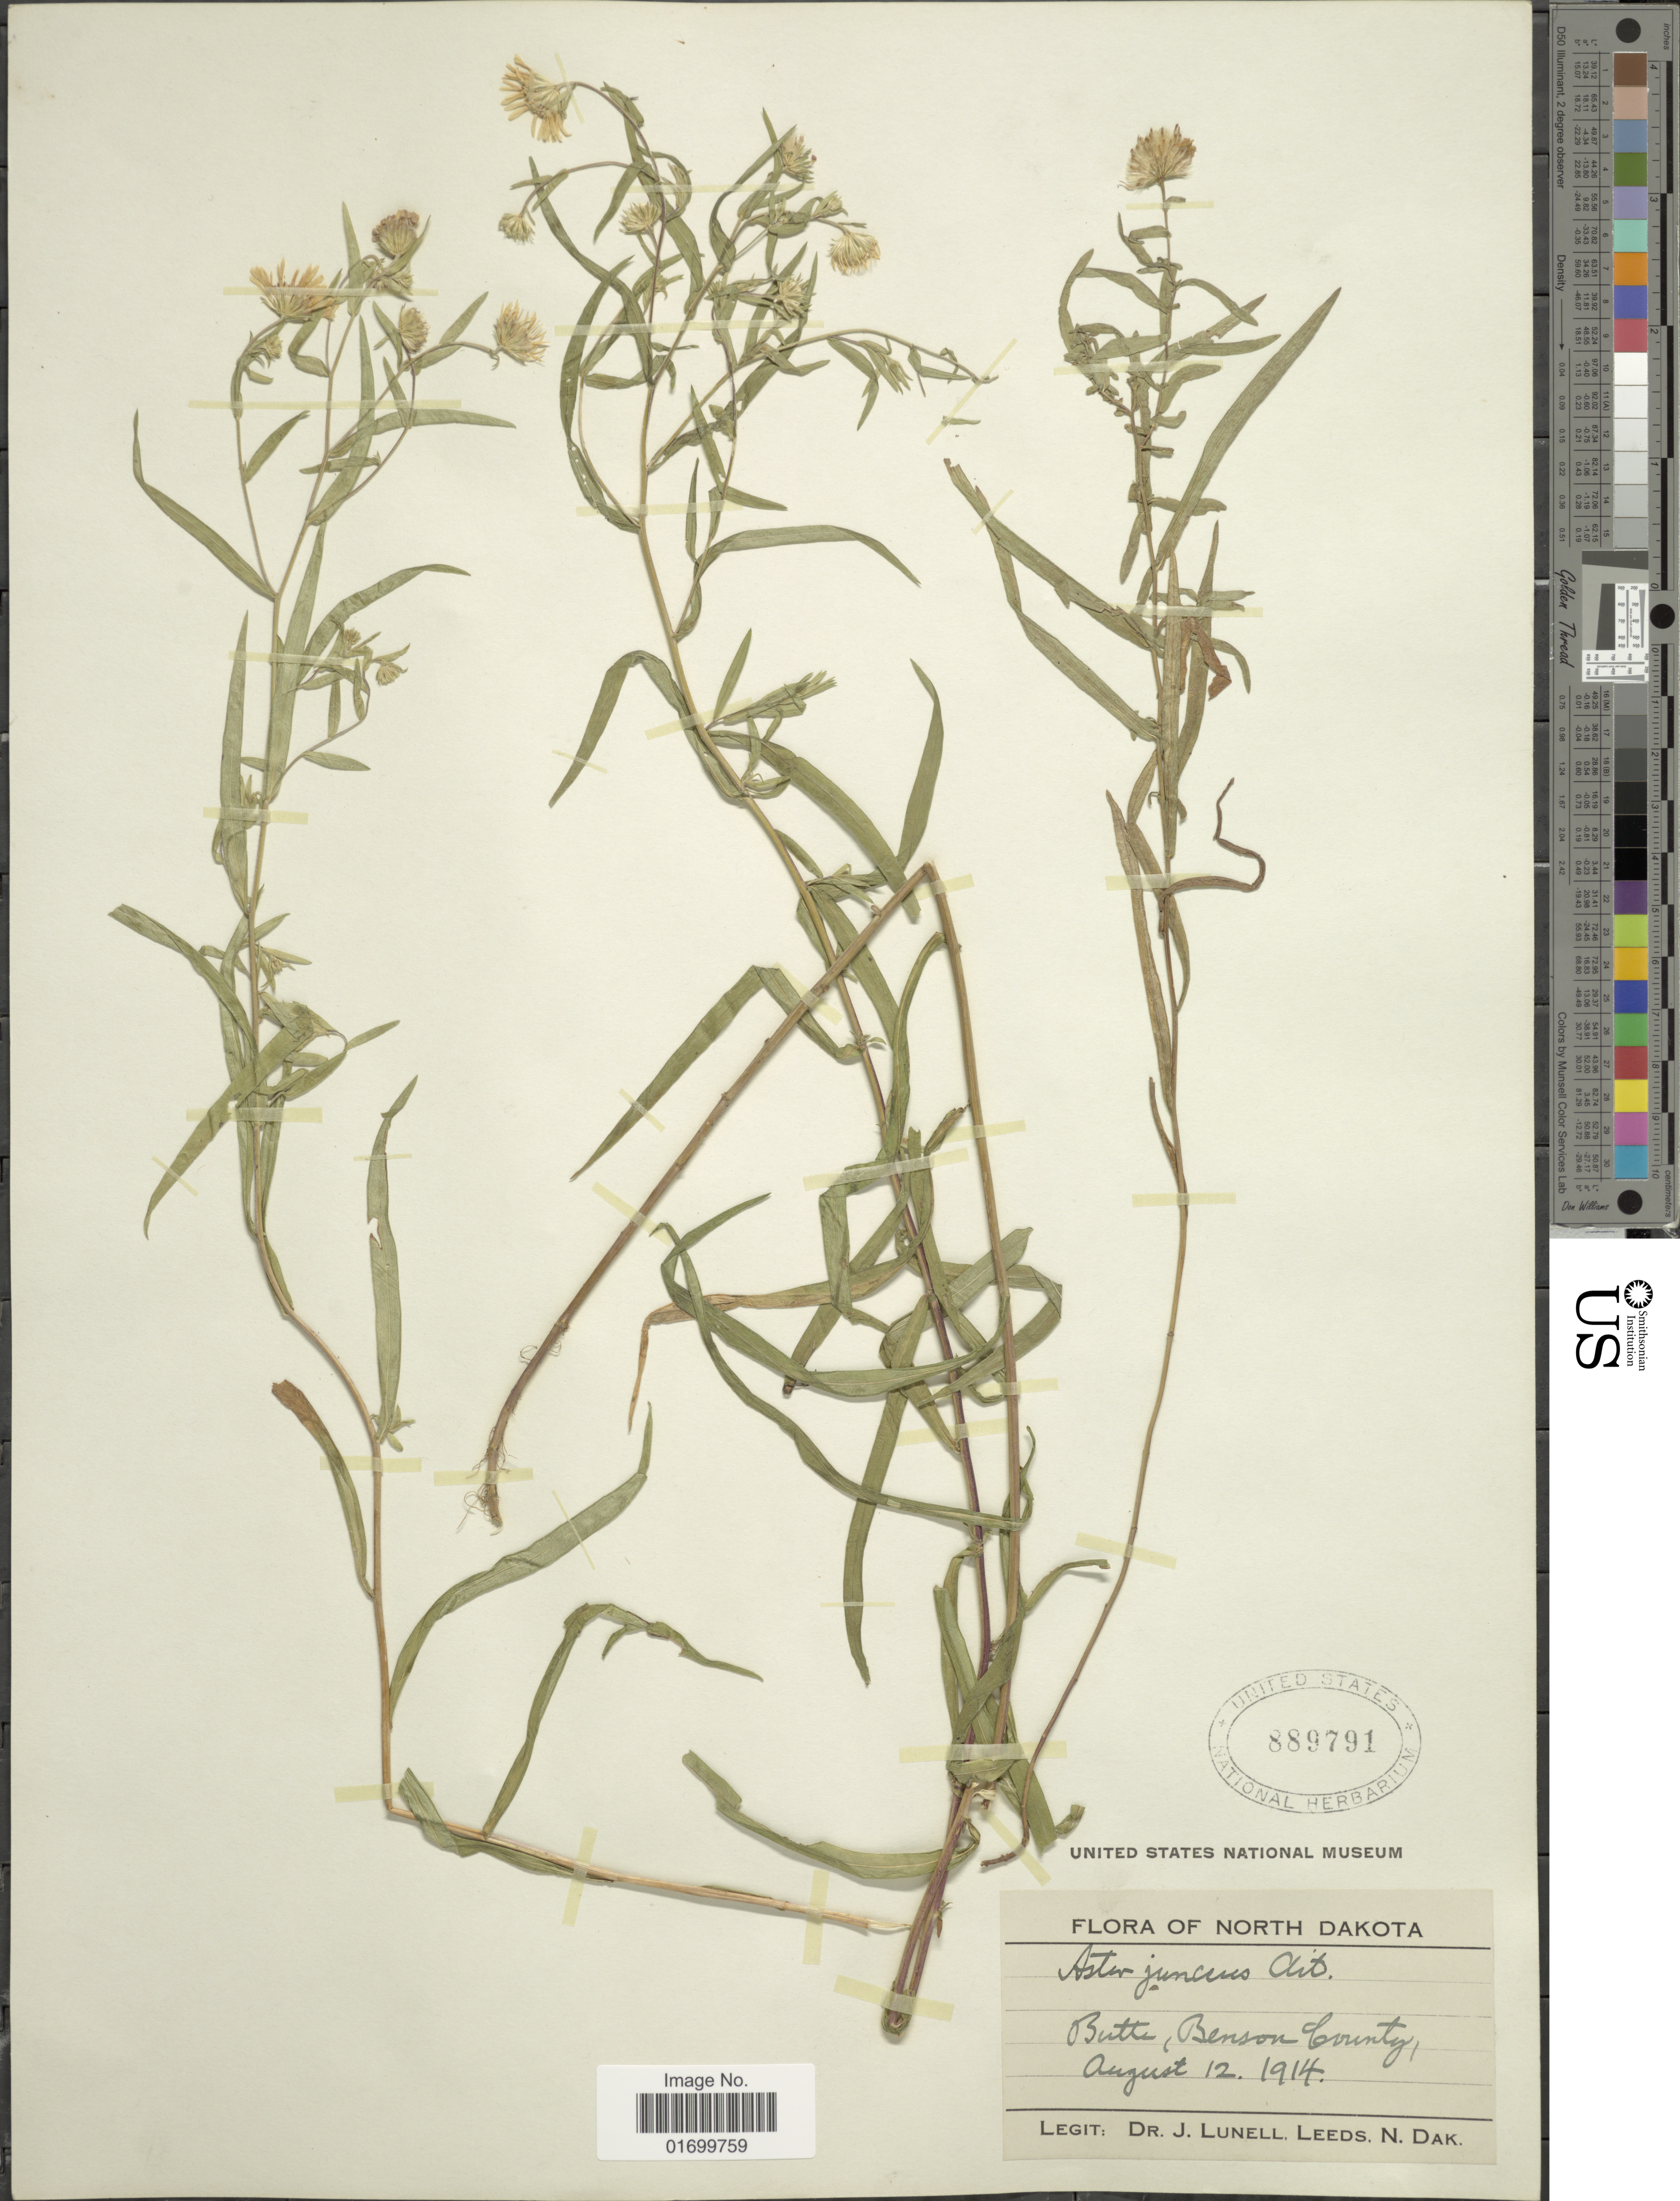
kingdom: Plantae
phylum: Tracheophyta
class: Magnoliopsida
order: Asterales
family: Asteraceae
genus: Symphyotrichum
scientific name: Symphyotrichum boreale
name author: (Torr. & A. Gray) Á. Löve & D. Löve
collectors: J. Lunell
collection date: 1914-08-12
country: United States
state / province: North Dakota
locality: Butts, Benson County.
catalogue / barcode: US 889791